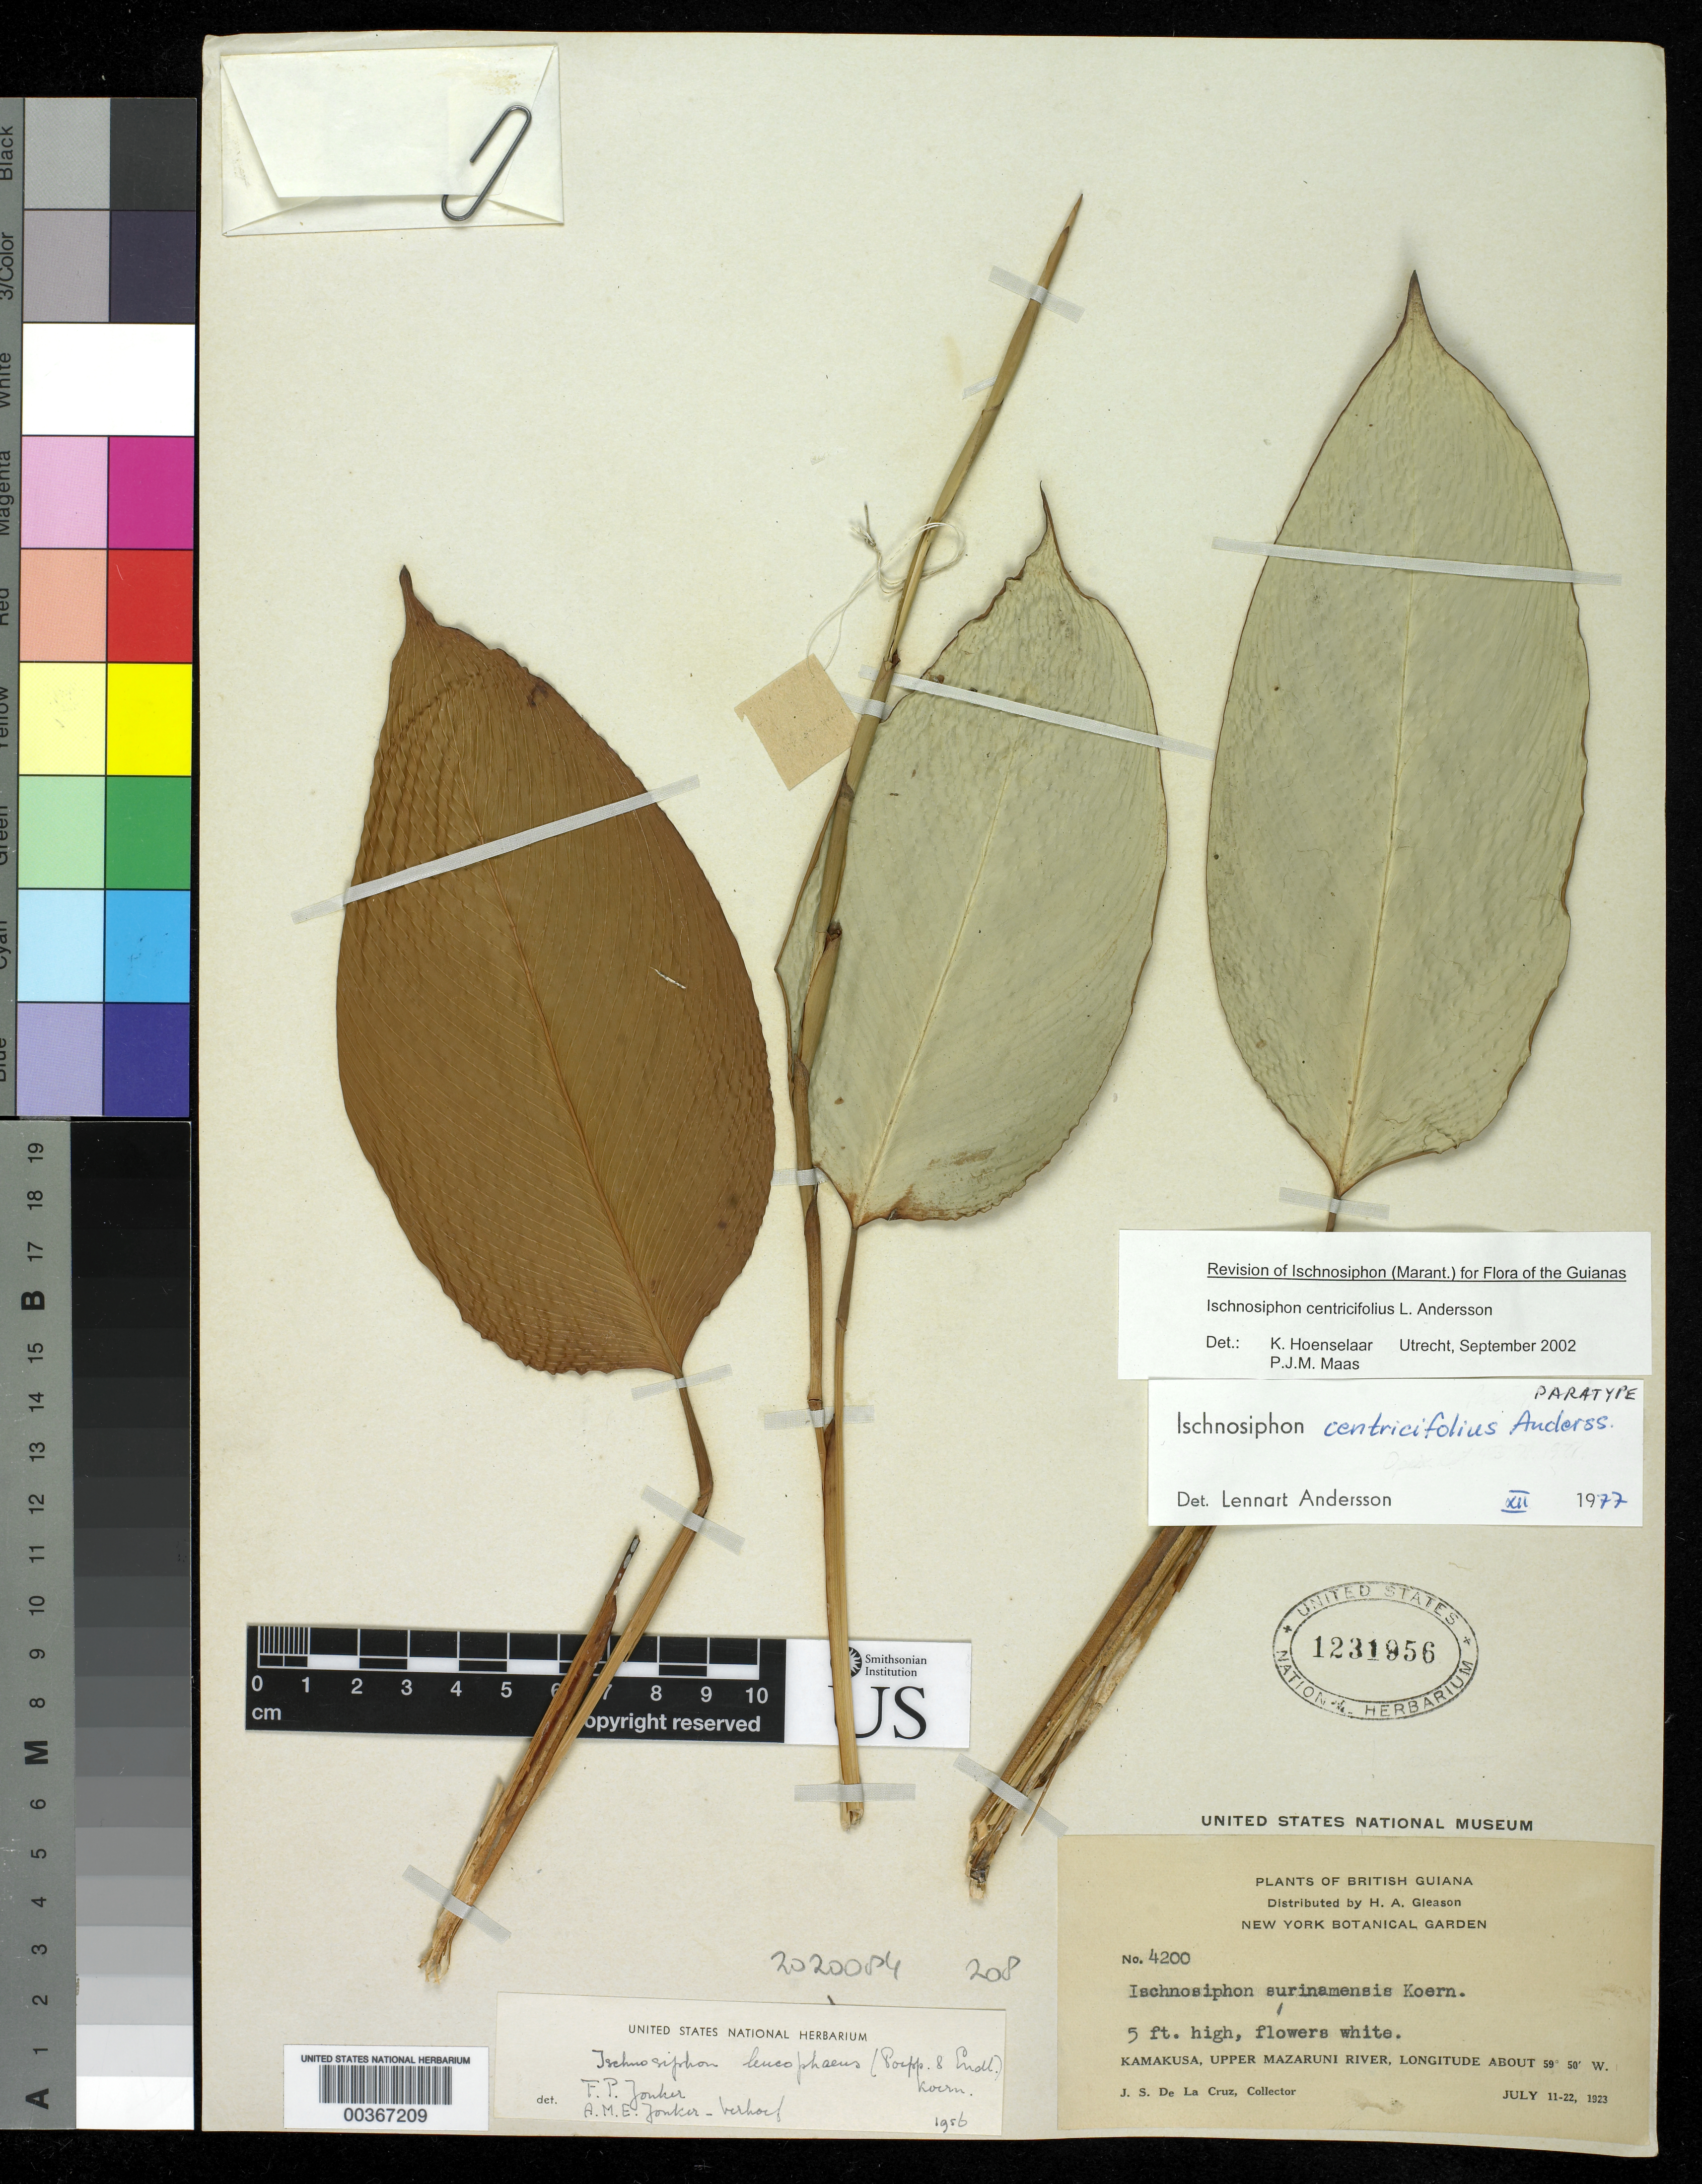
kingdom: Plantae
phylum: Tracheophyta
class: Liliopsida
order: Zingiberales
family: Marantaceae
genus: Ischnosiphon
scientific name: Ischnosiphon centricifolius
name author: L. Andersson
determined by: Andersson, [Bengt] Lennart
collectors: J. S. de la Cruz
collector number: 4200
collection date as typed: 11 Jul 1923 to 22 Jul 1923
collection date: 1923-07-11/1923-07-22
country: Guyana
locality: Plants of british guiana, kamakusa, upper mazaruni river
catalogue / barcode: US 1231956